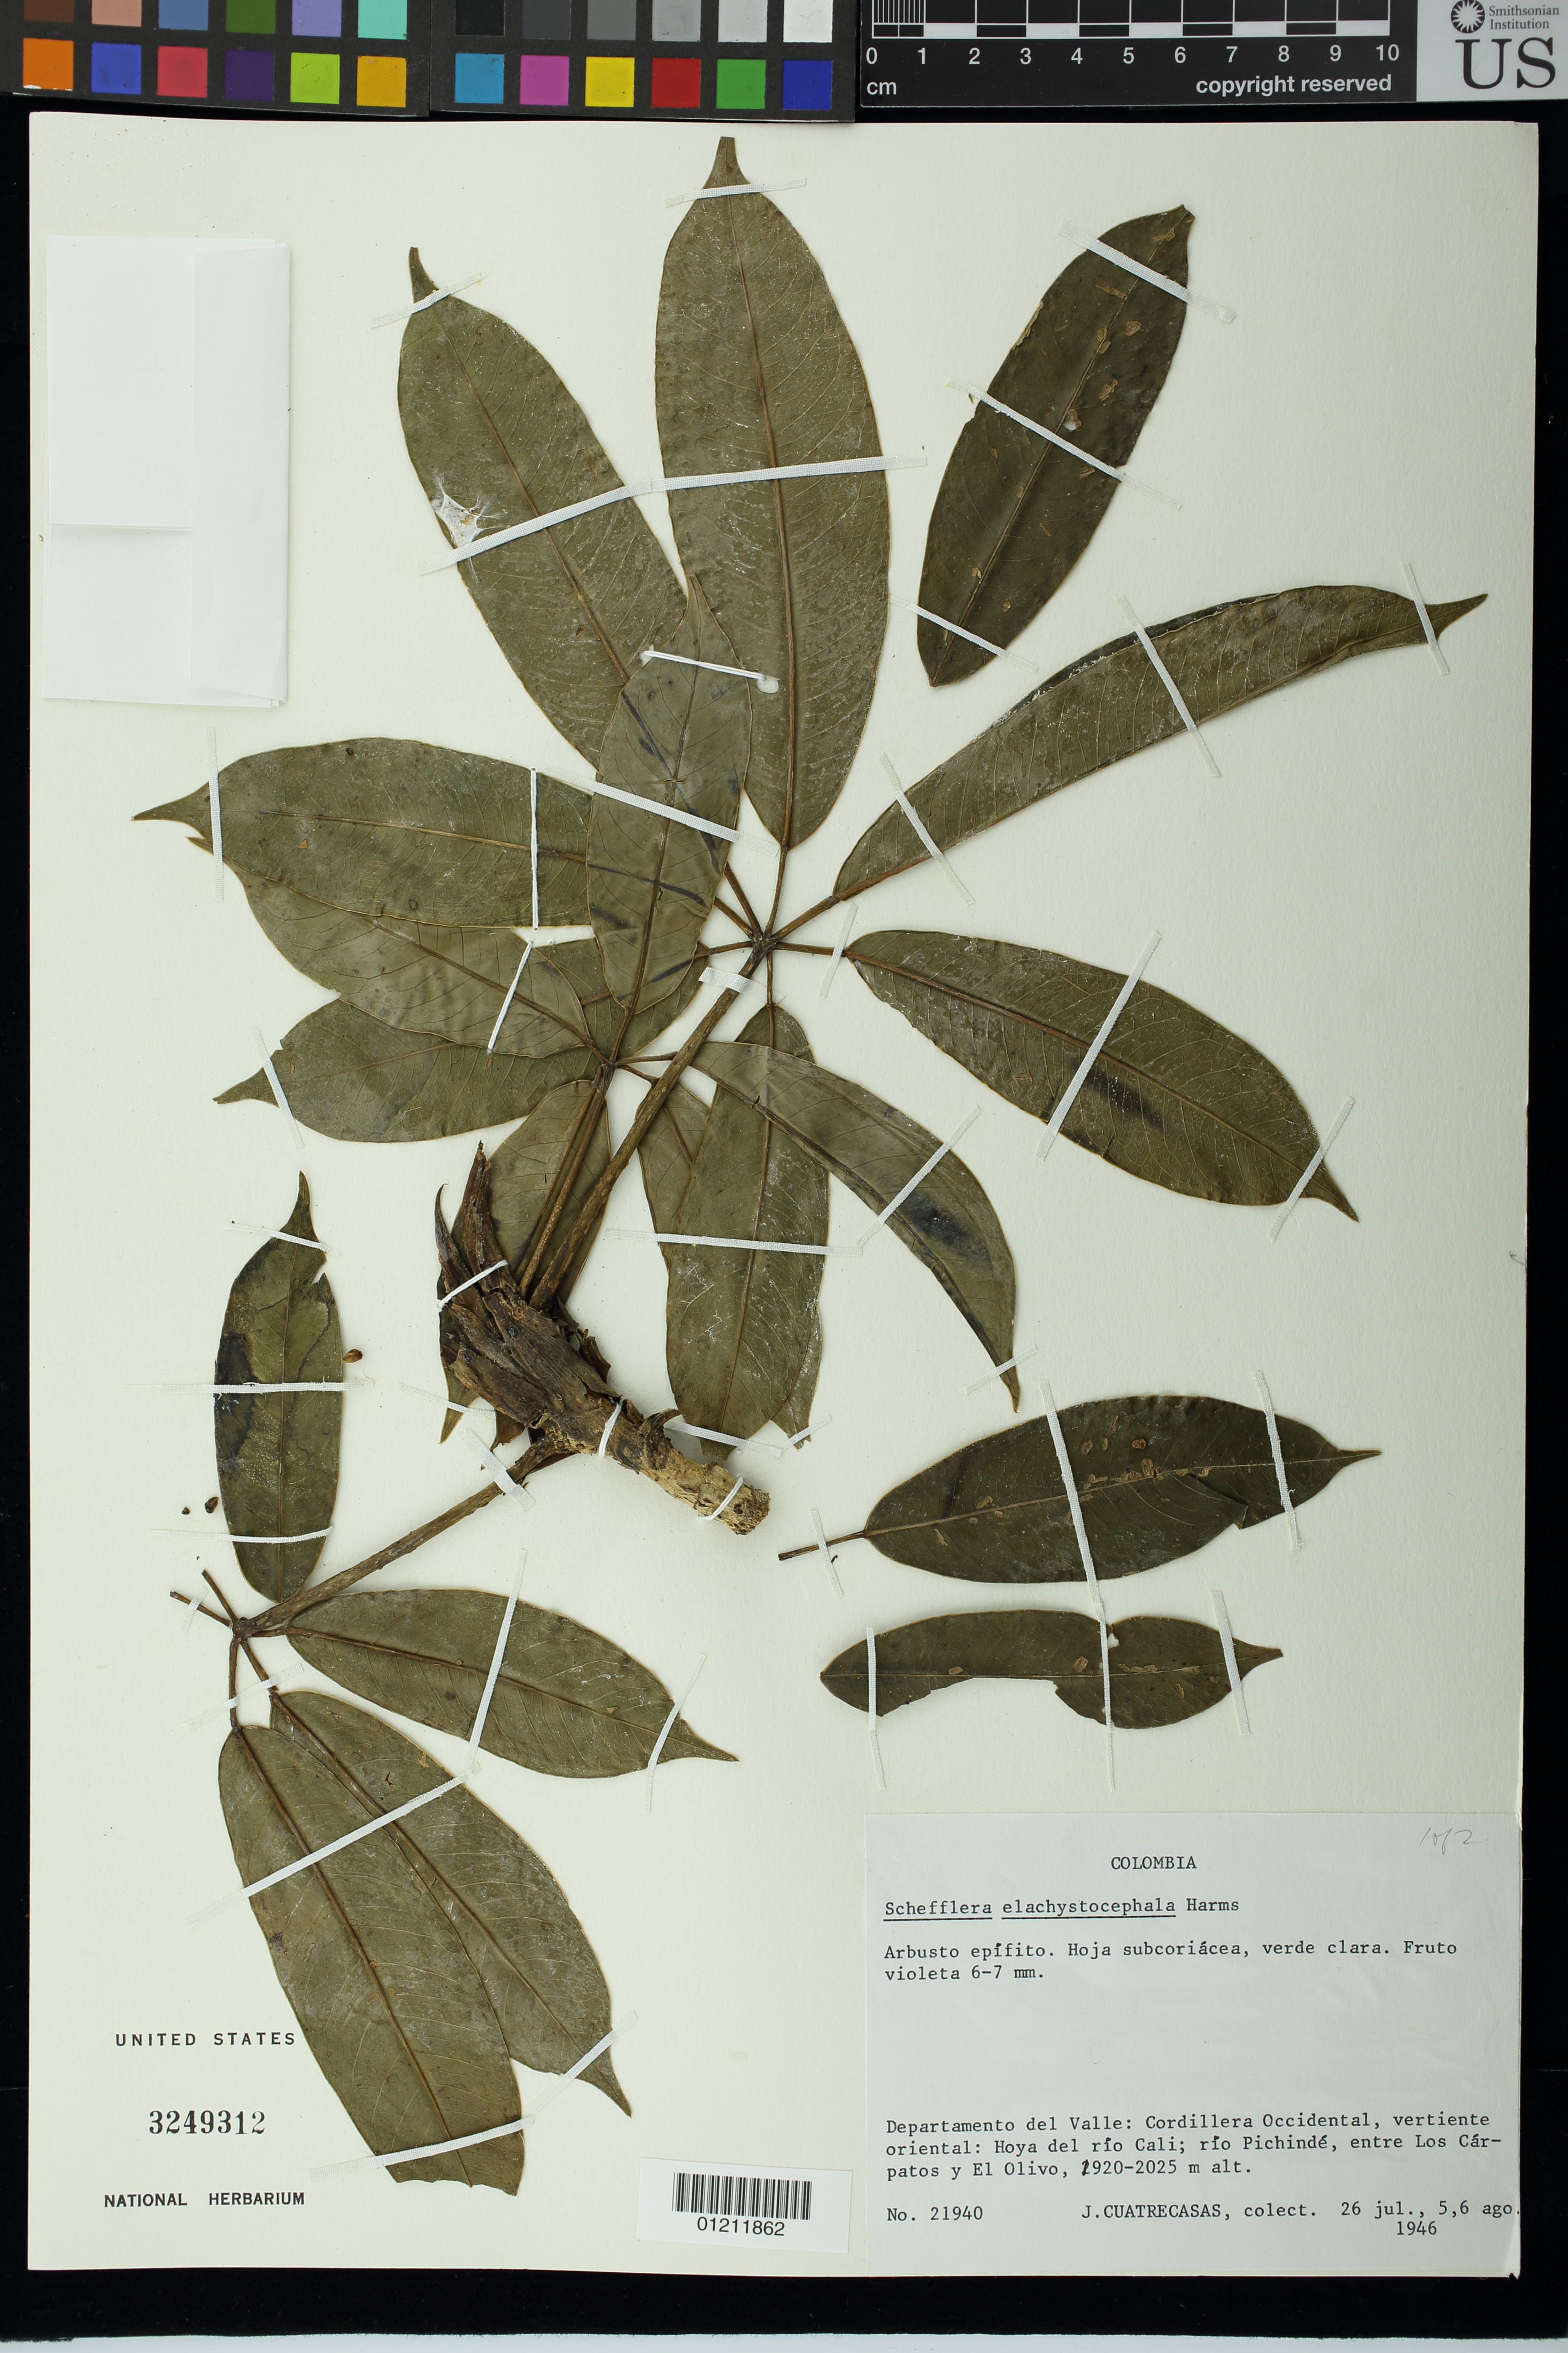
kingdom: Plantae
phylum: Tracheophyta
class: Magnoliopsida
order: Apiales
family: Araliaceae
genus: Schefflera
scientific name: Schefflera elachistocephala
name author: Harms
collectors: J. Cuatrecasas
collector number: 21940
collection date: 1946-07-26/1946-08-06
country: Colombia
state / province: Valle del Cauca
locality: Departamento del Valle: Cordillera Occidental, vertiente oriental: Hoya del río Cali; río Pichindé, entre Los Cárpatos y El Olivo.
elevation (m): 1920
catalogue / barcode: US 3249312